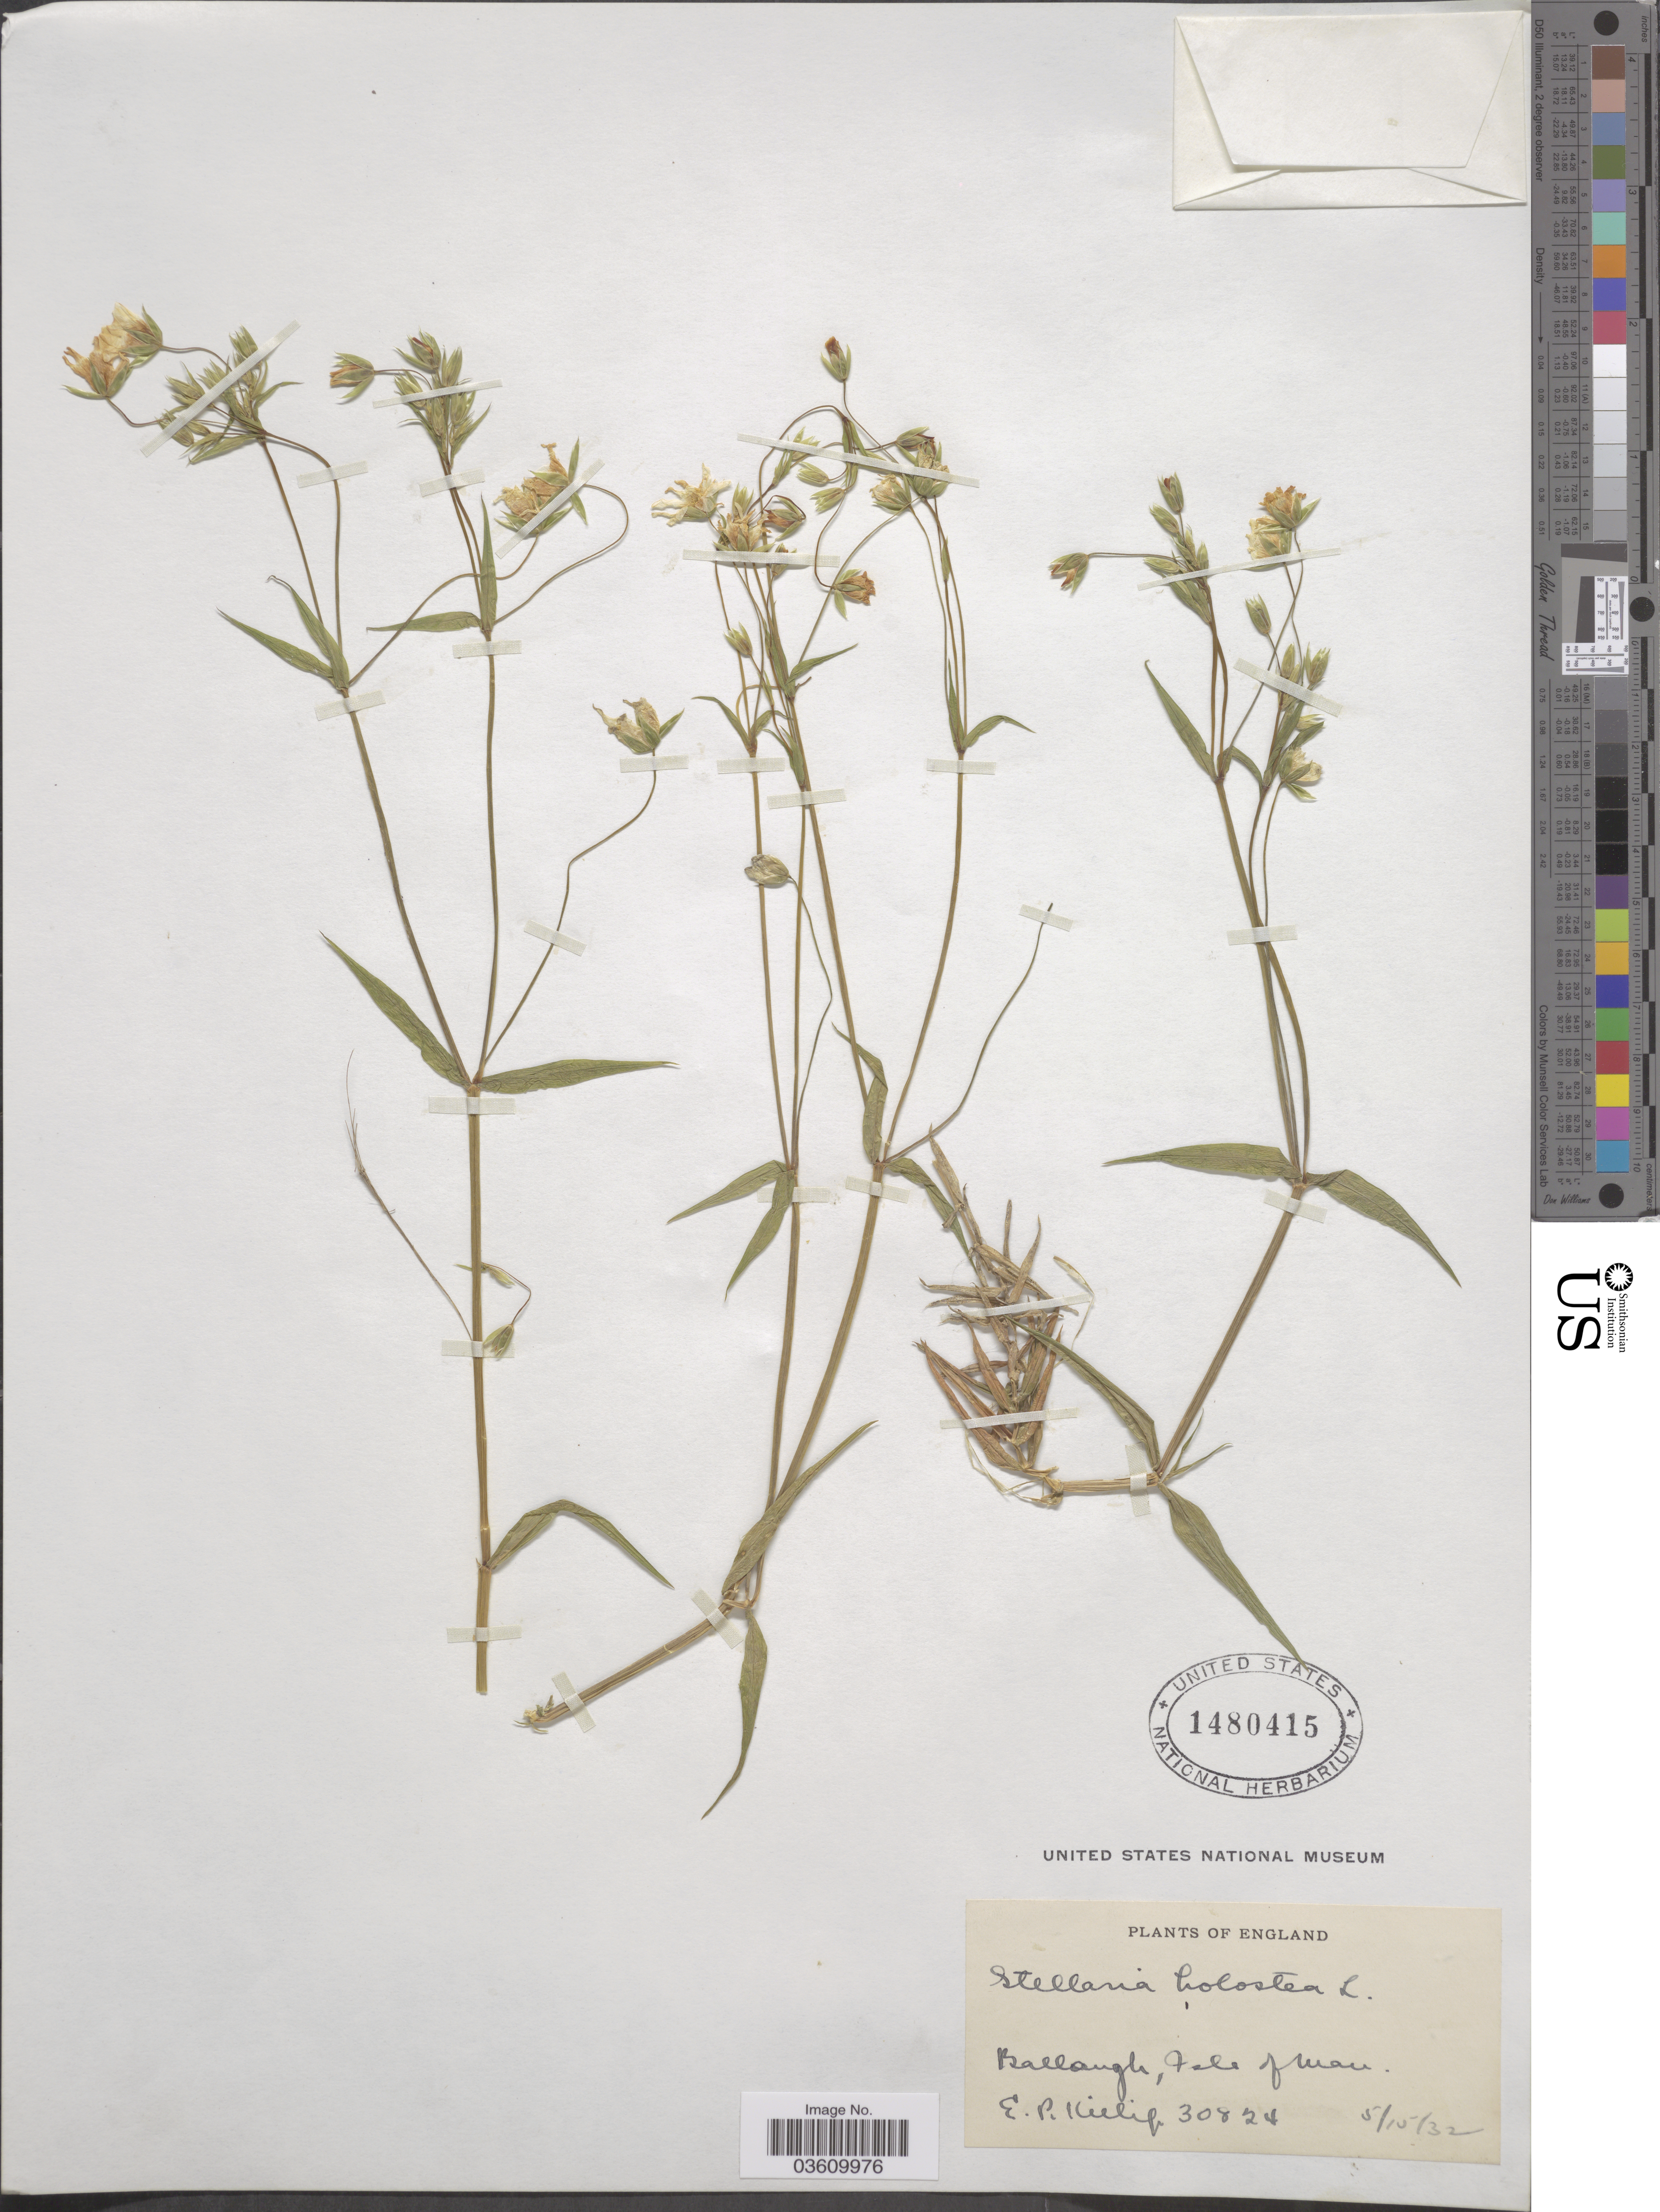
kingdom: Plantae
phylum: Tracheophyta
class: Magnoliopsida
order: Caryophyllales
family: Caryophyllaceae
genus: Rabelera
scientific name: Rabelera holostea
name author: (L.) M.T. Sharples & E.A. Tripp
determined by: U.S. National Herbarium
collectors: E. P. Killip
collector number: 30824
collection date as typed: Transcribed d/m/y: 15/5/32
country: United Kingdom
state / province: England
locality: Ballaugh, Isle of man.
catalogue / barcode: US 1480415